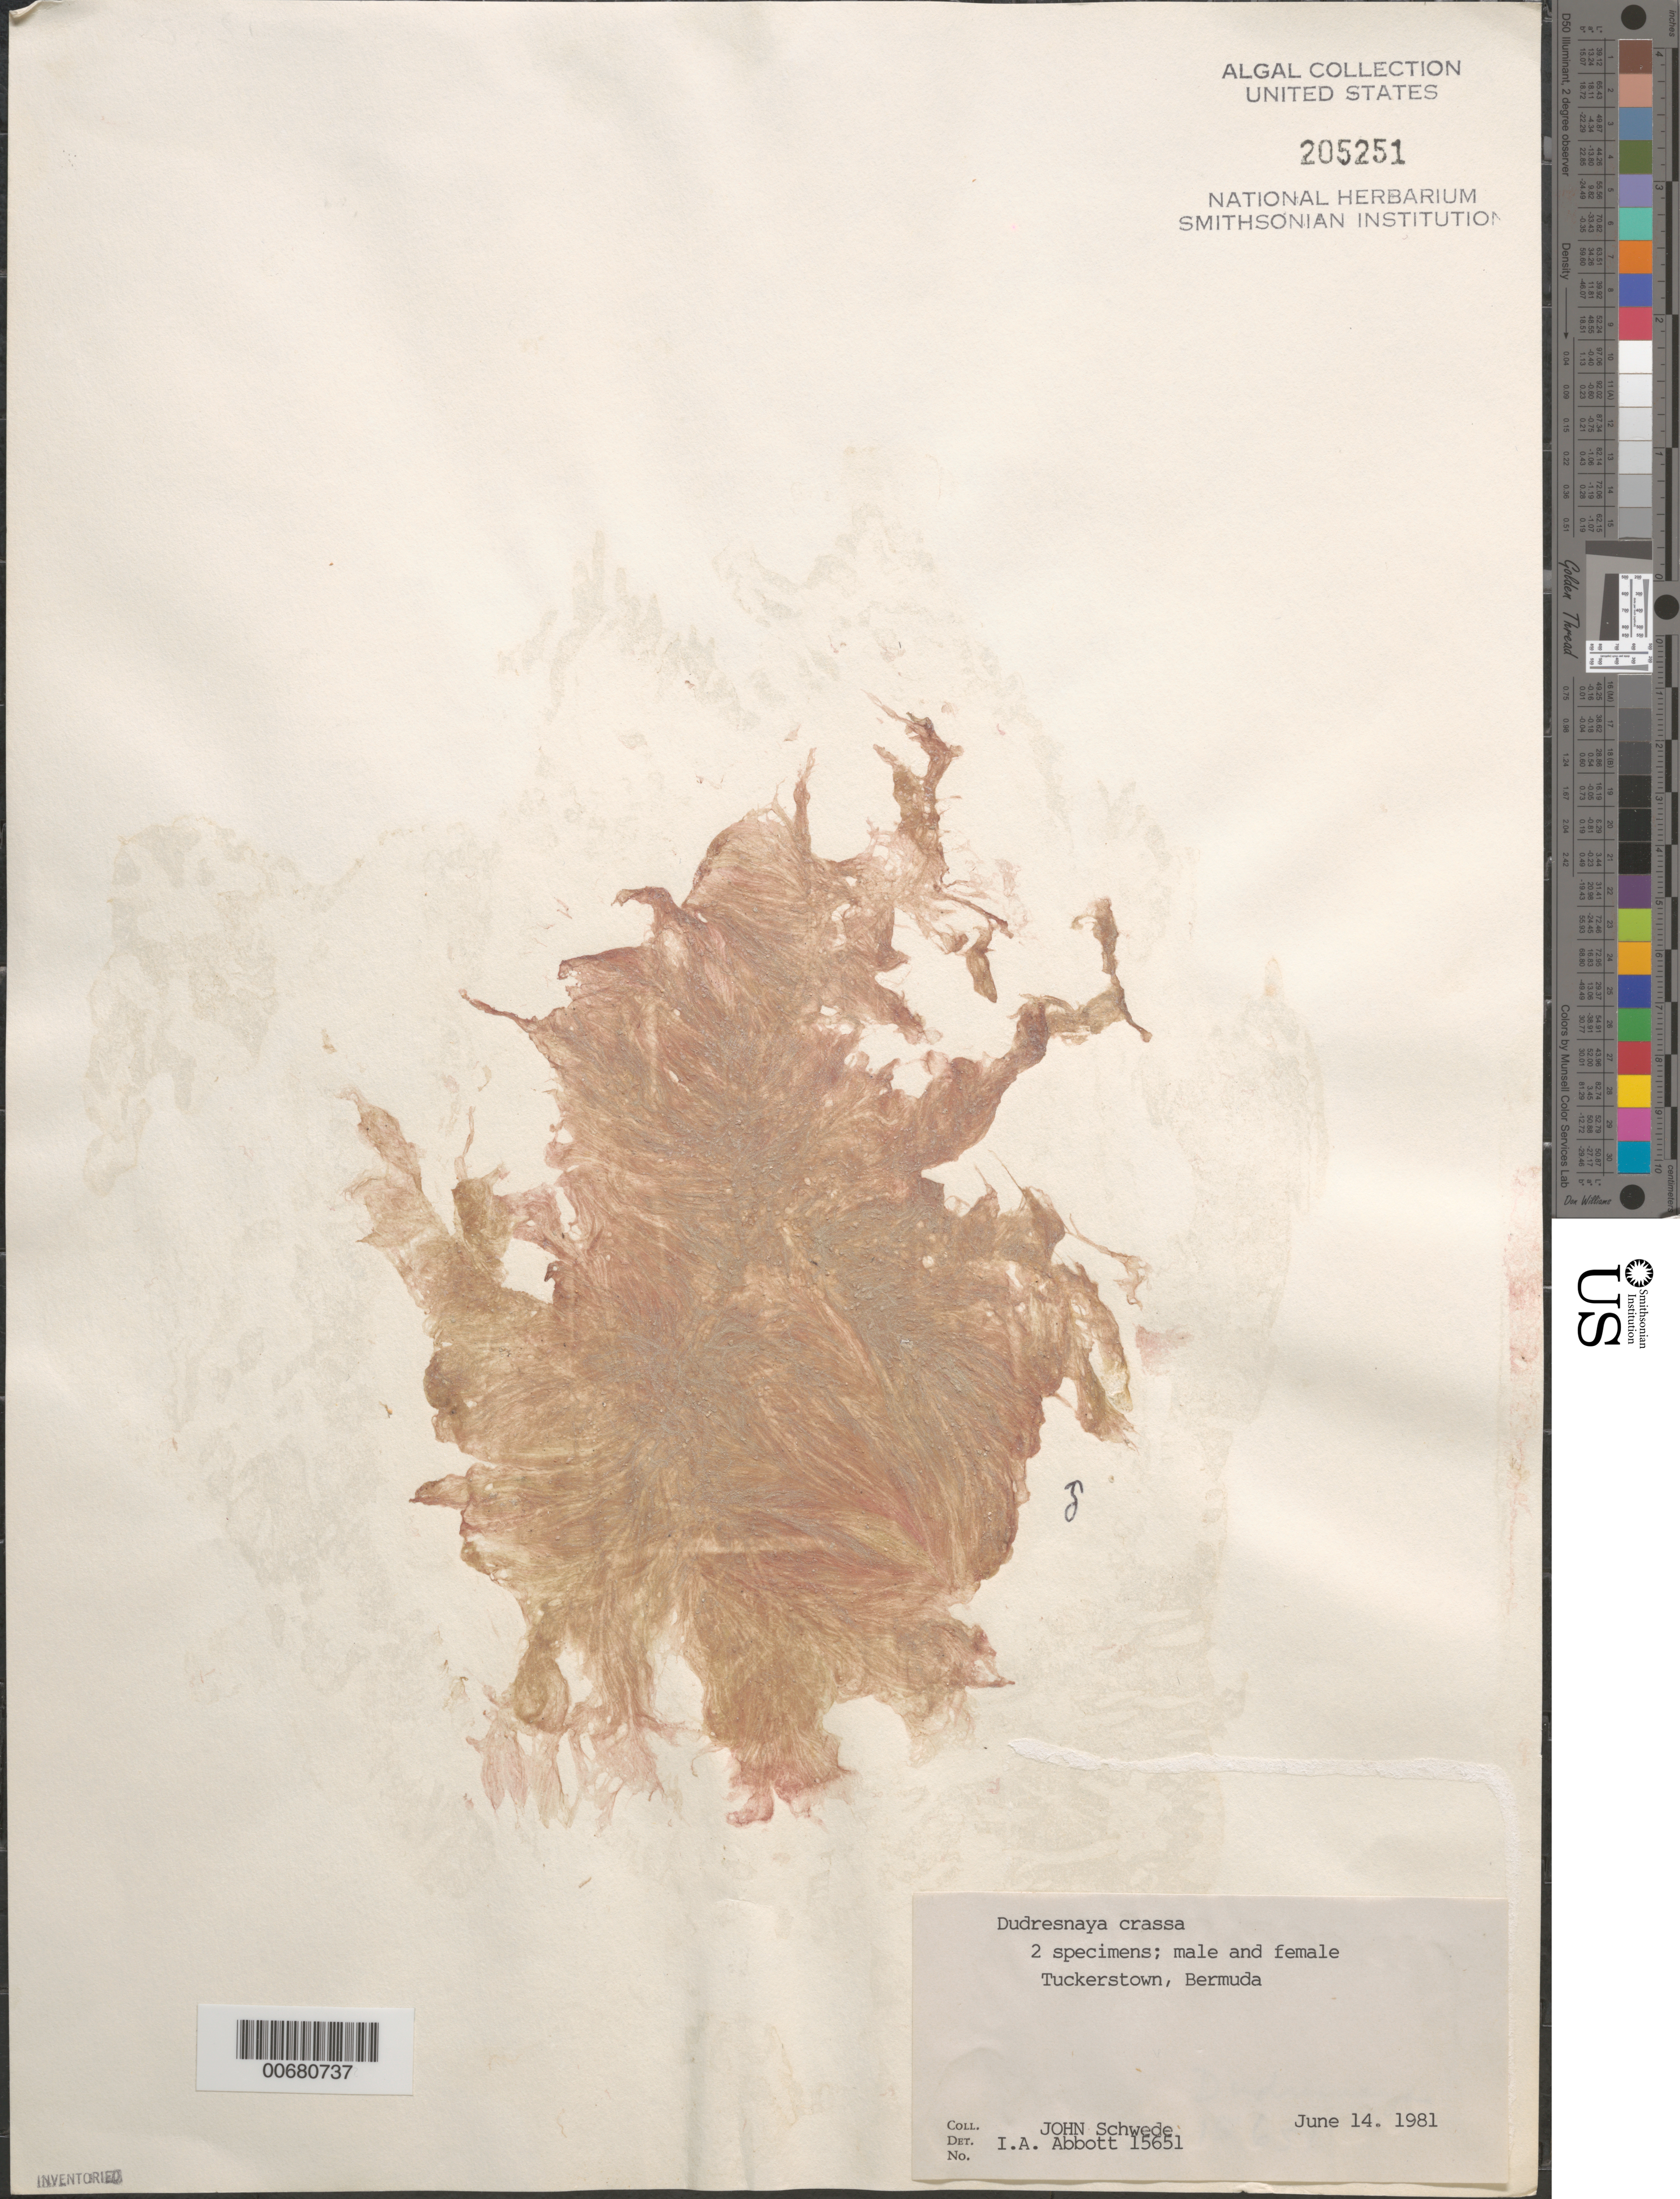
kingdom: Plantae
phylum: Rhodophyta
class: Florideophyceae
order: Gigartinales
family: Dumontiaceae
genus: Dudresnaya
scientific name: Dudresnaya crassa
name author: M. Howe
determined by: Abbott, Isabella A.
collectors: J. Schwede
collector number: IAA 15651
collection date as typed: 14 Jun 1981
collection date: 1981-06-14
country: Bermuda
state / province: Saint George's (parish)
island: Bermuda Island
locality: Tucker's Town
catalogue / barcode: US 205251